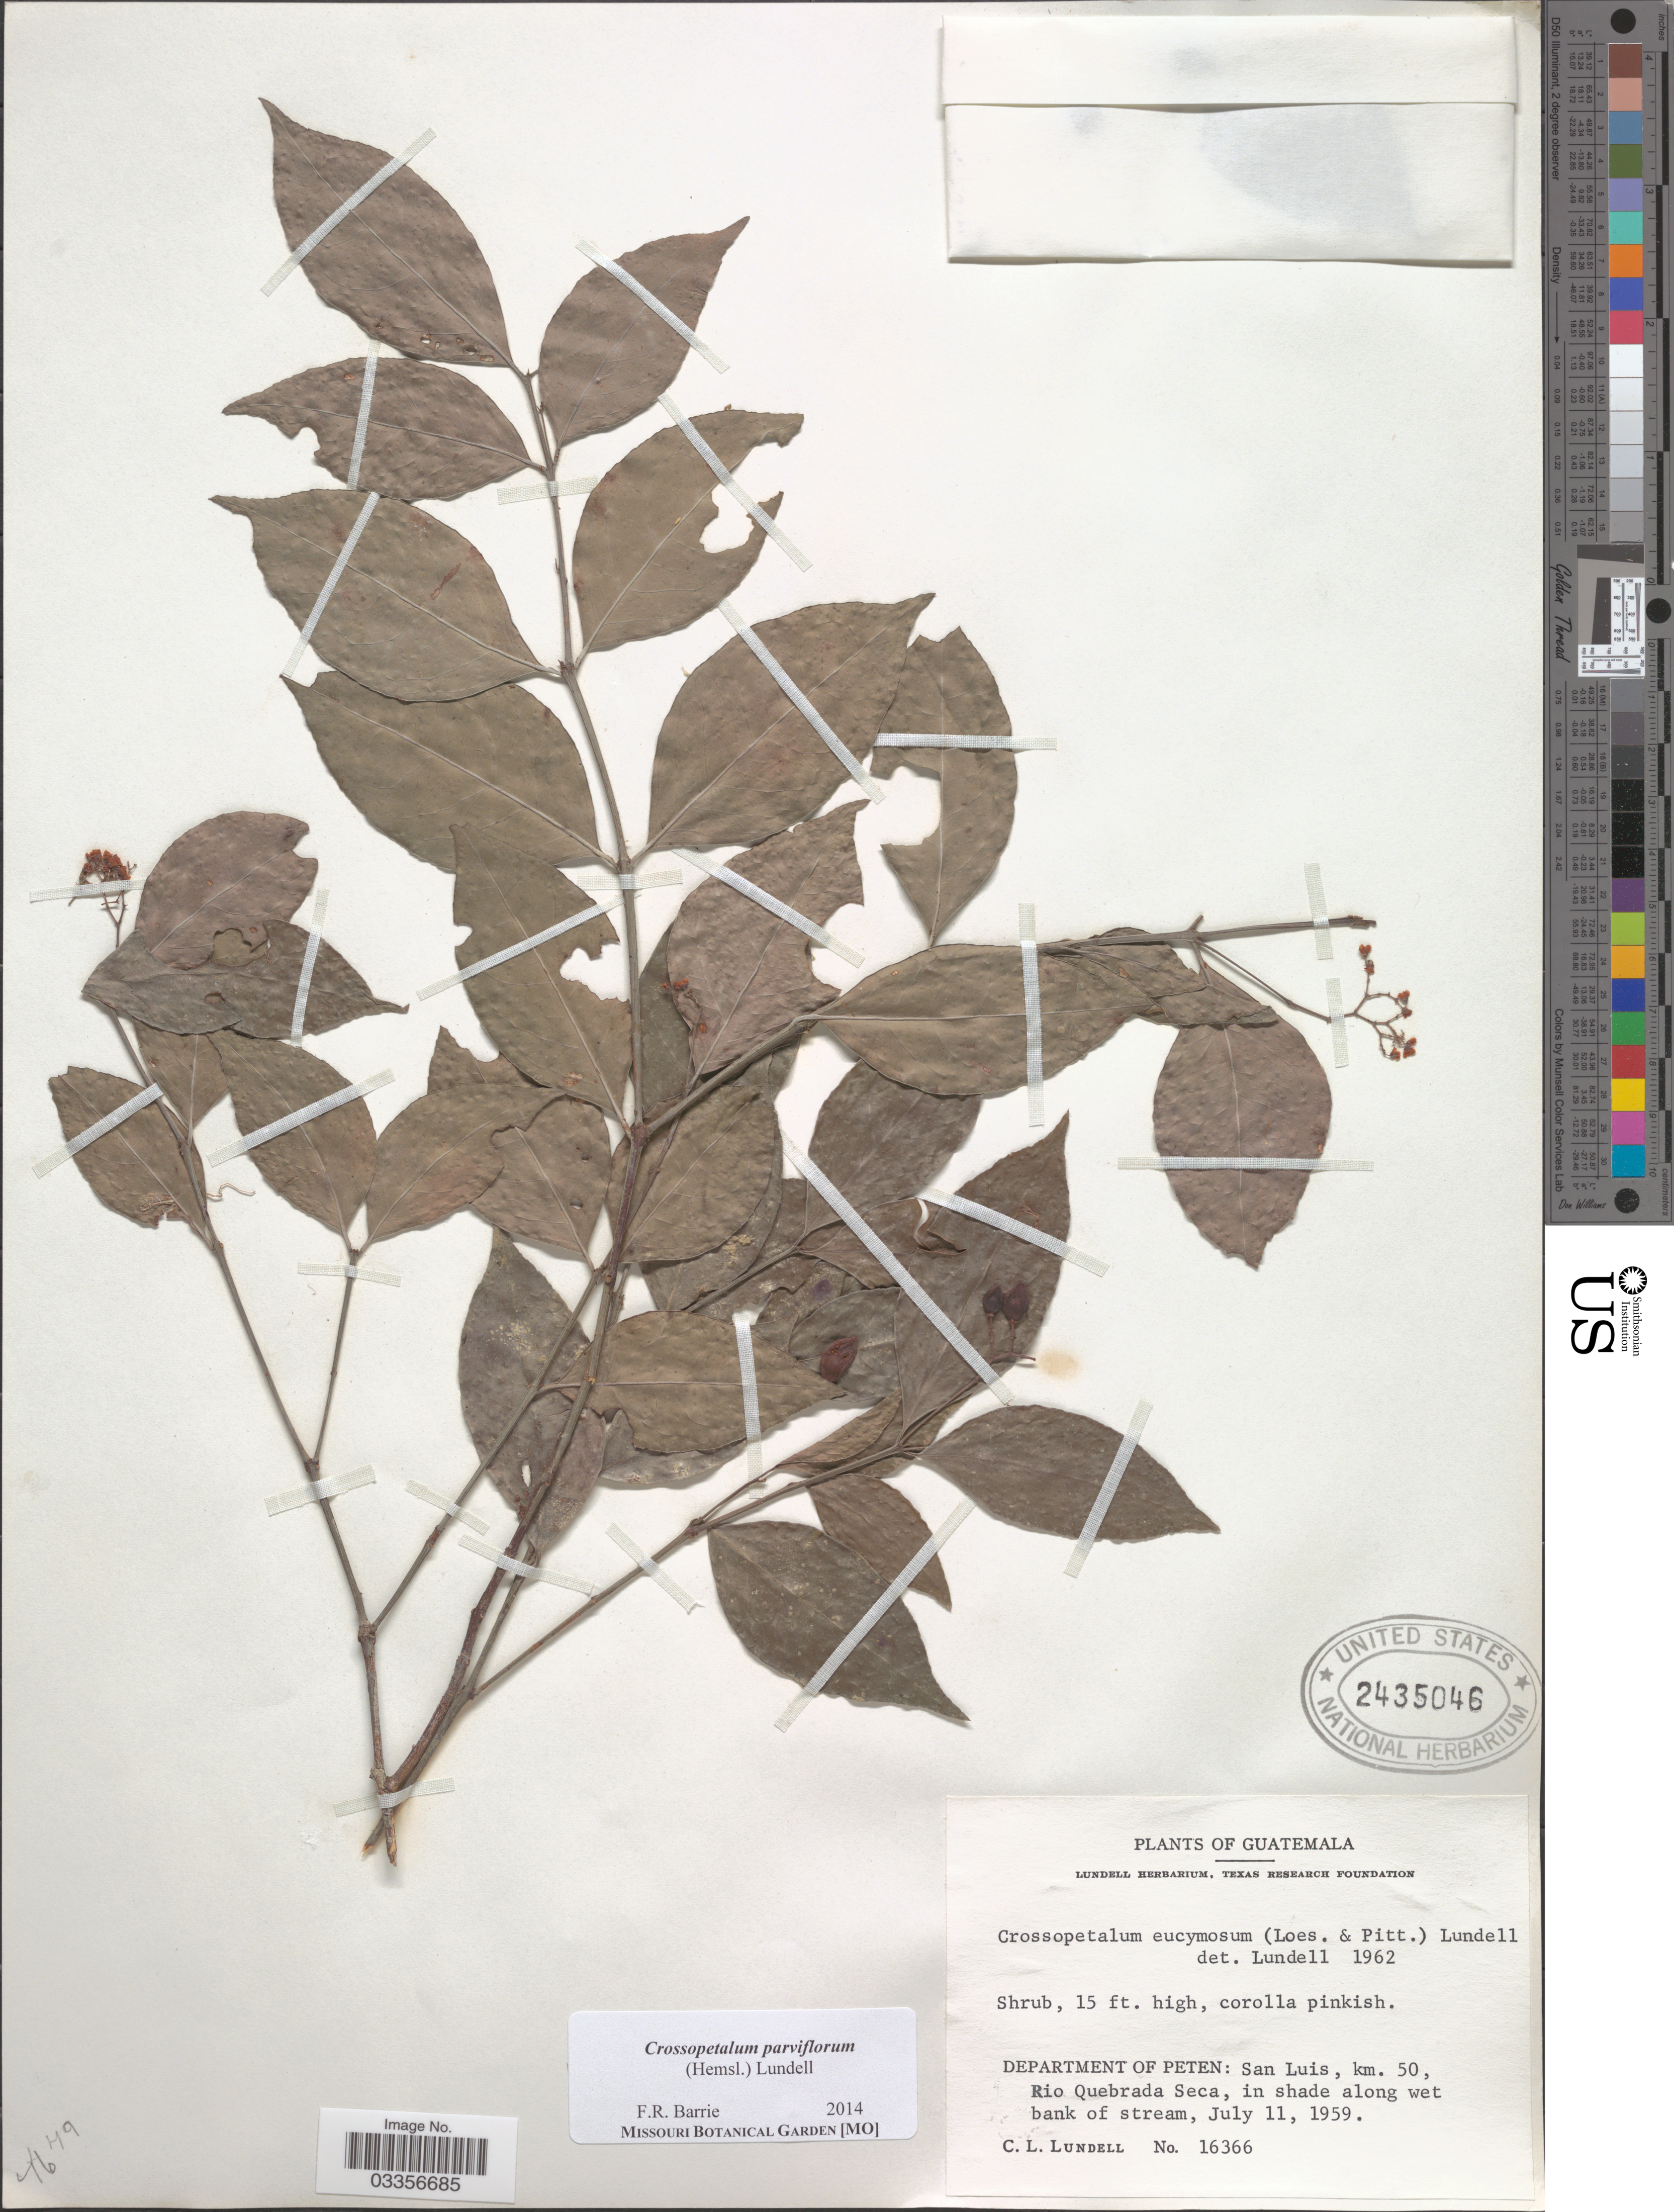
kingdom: Plantae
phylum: Tracheophyta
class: Magnoliopsida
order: Celastrales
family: Celastraceae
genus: Crossopetalum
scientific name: Crossopetalum parviflorum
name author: L.O. Williams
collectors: C. L. Lundell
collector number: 16366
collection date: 1959-07-11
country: Guatemala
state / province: El Petén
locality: Department of Peten: San Luis, km. 50, Rio Quebrada Seca, in shad along wet bank of stream.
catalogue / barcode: US 2435046